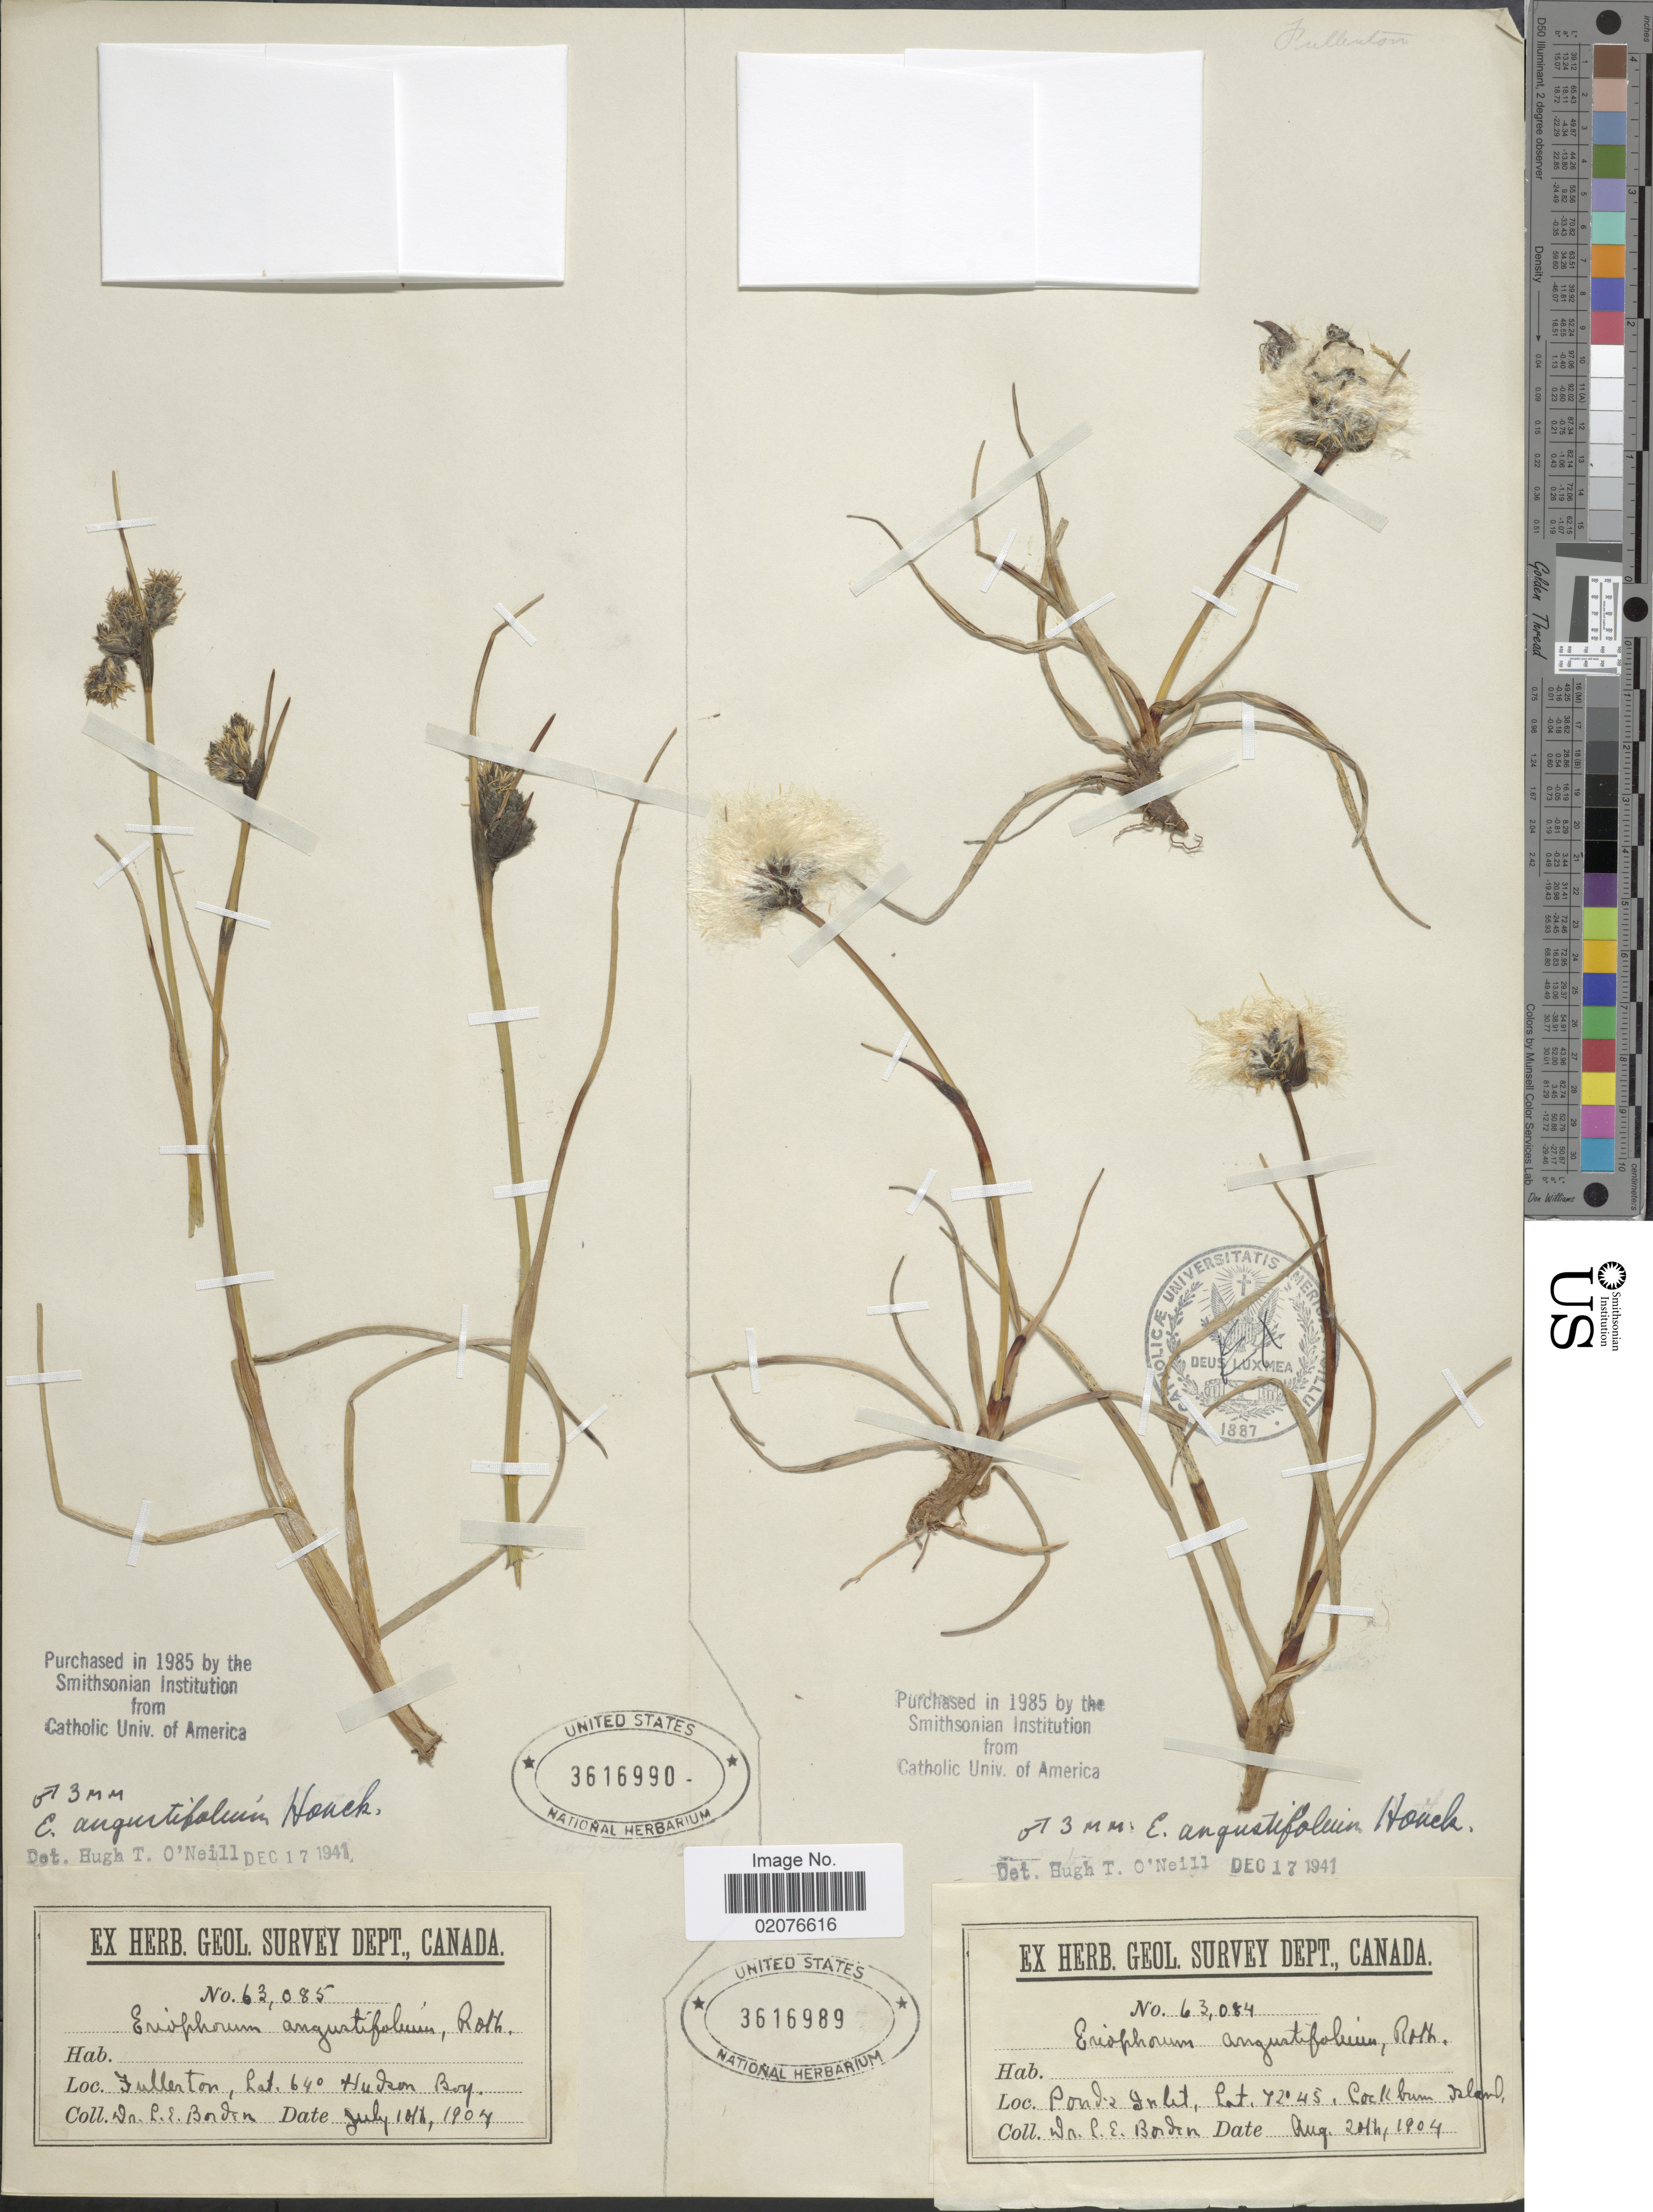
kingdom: Plantae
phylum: Tracheophyta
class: Liliopsida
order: Poales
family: Cyperaceae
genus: Eriophorum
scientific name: Eriophorum angustifolium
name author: Honck.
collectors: L. Borden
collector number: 63085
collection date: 1904-07-10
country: Canada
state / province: Nunavut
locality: Fullerton, Hudson Bay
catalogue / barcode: US 3616990